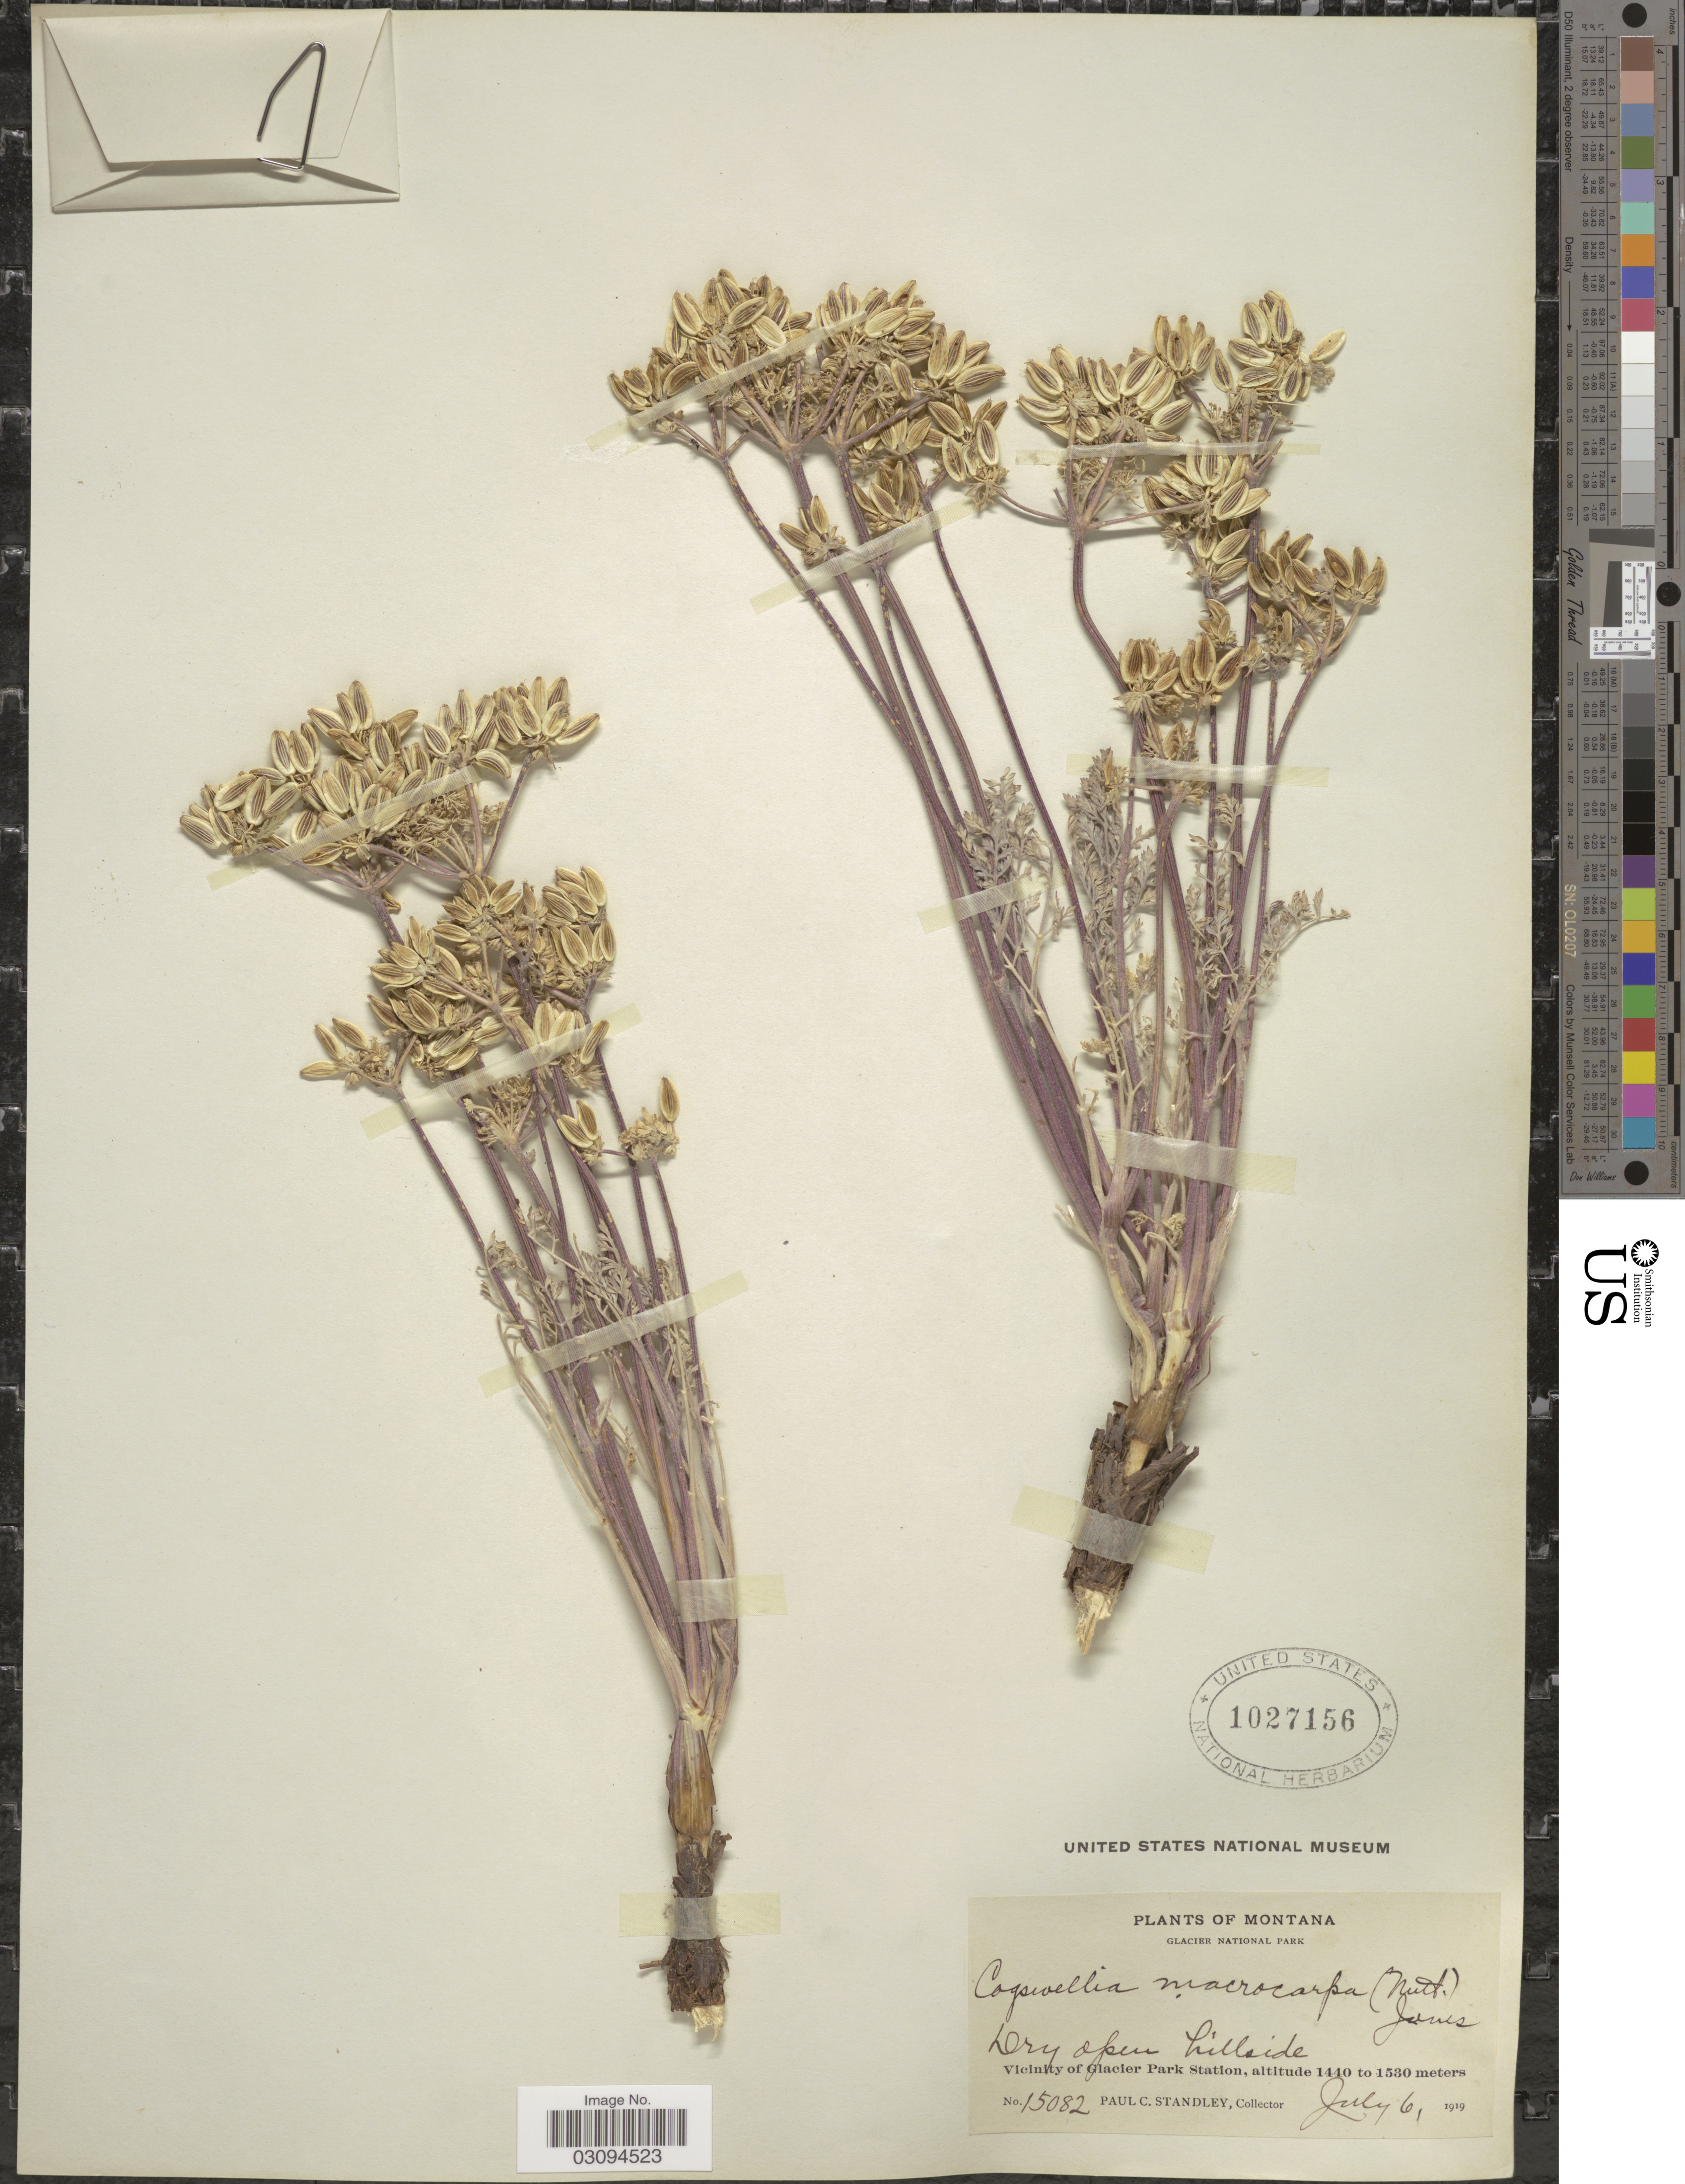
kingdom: Plantae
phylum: Tracheophyta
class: Magnoliopsida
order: Apiales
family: Apiaceae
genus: Lomatium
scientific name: Lomatium macrocarpum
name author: (Hook. et al.) J.M. Coult. & Rose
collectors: P. C. Standley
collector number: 15082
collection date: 1919-07-06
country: United States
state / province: Montana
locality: Glacier National Park. Vicinity of Glacier Park Station.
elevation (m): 1440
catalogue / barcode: US 1027156